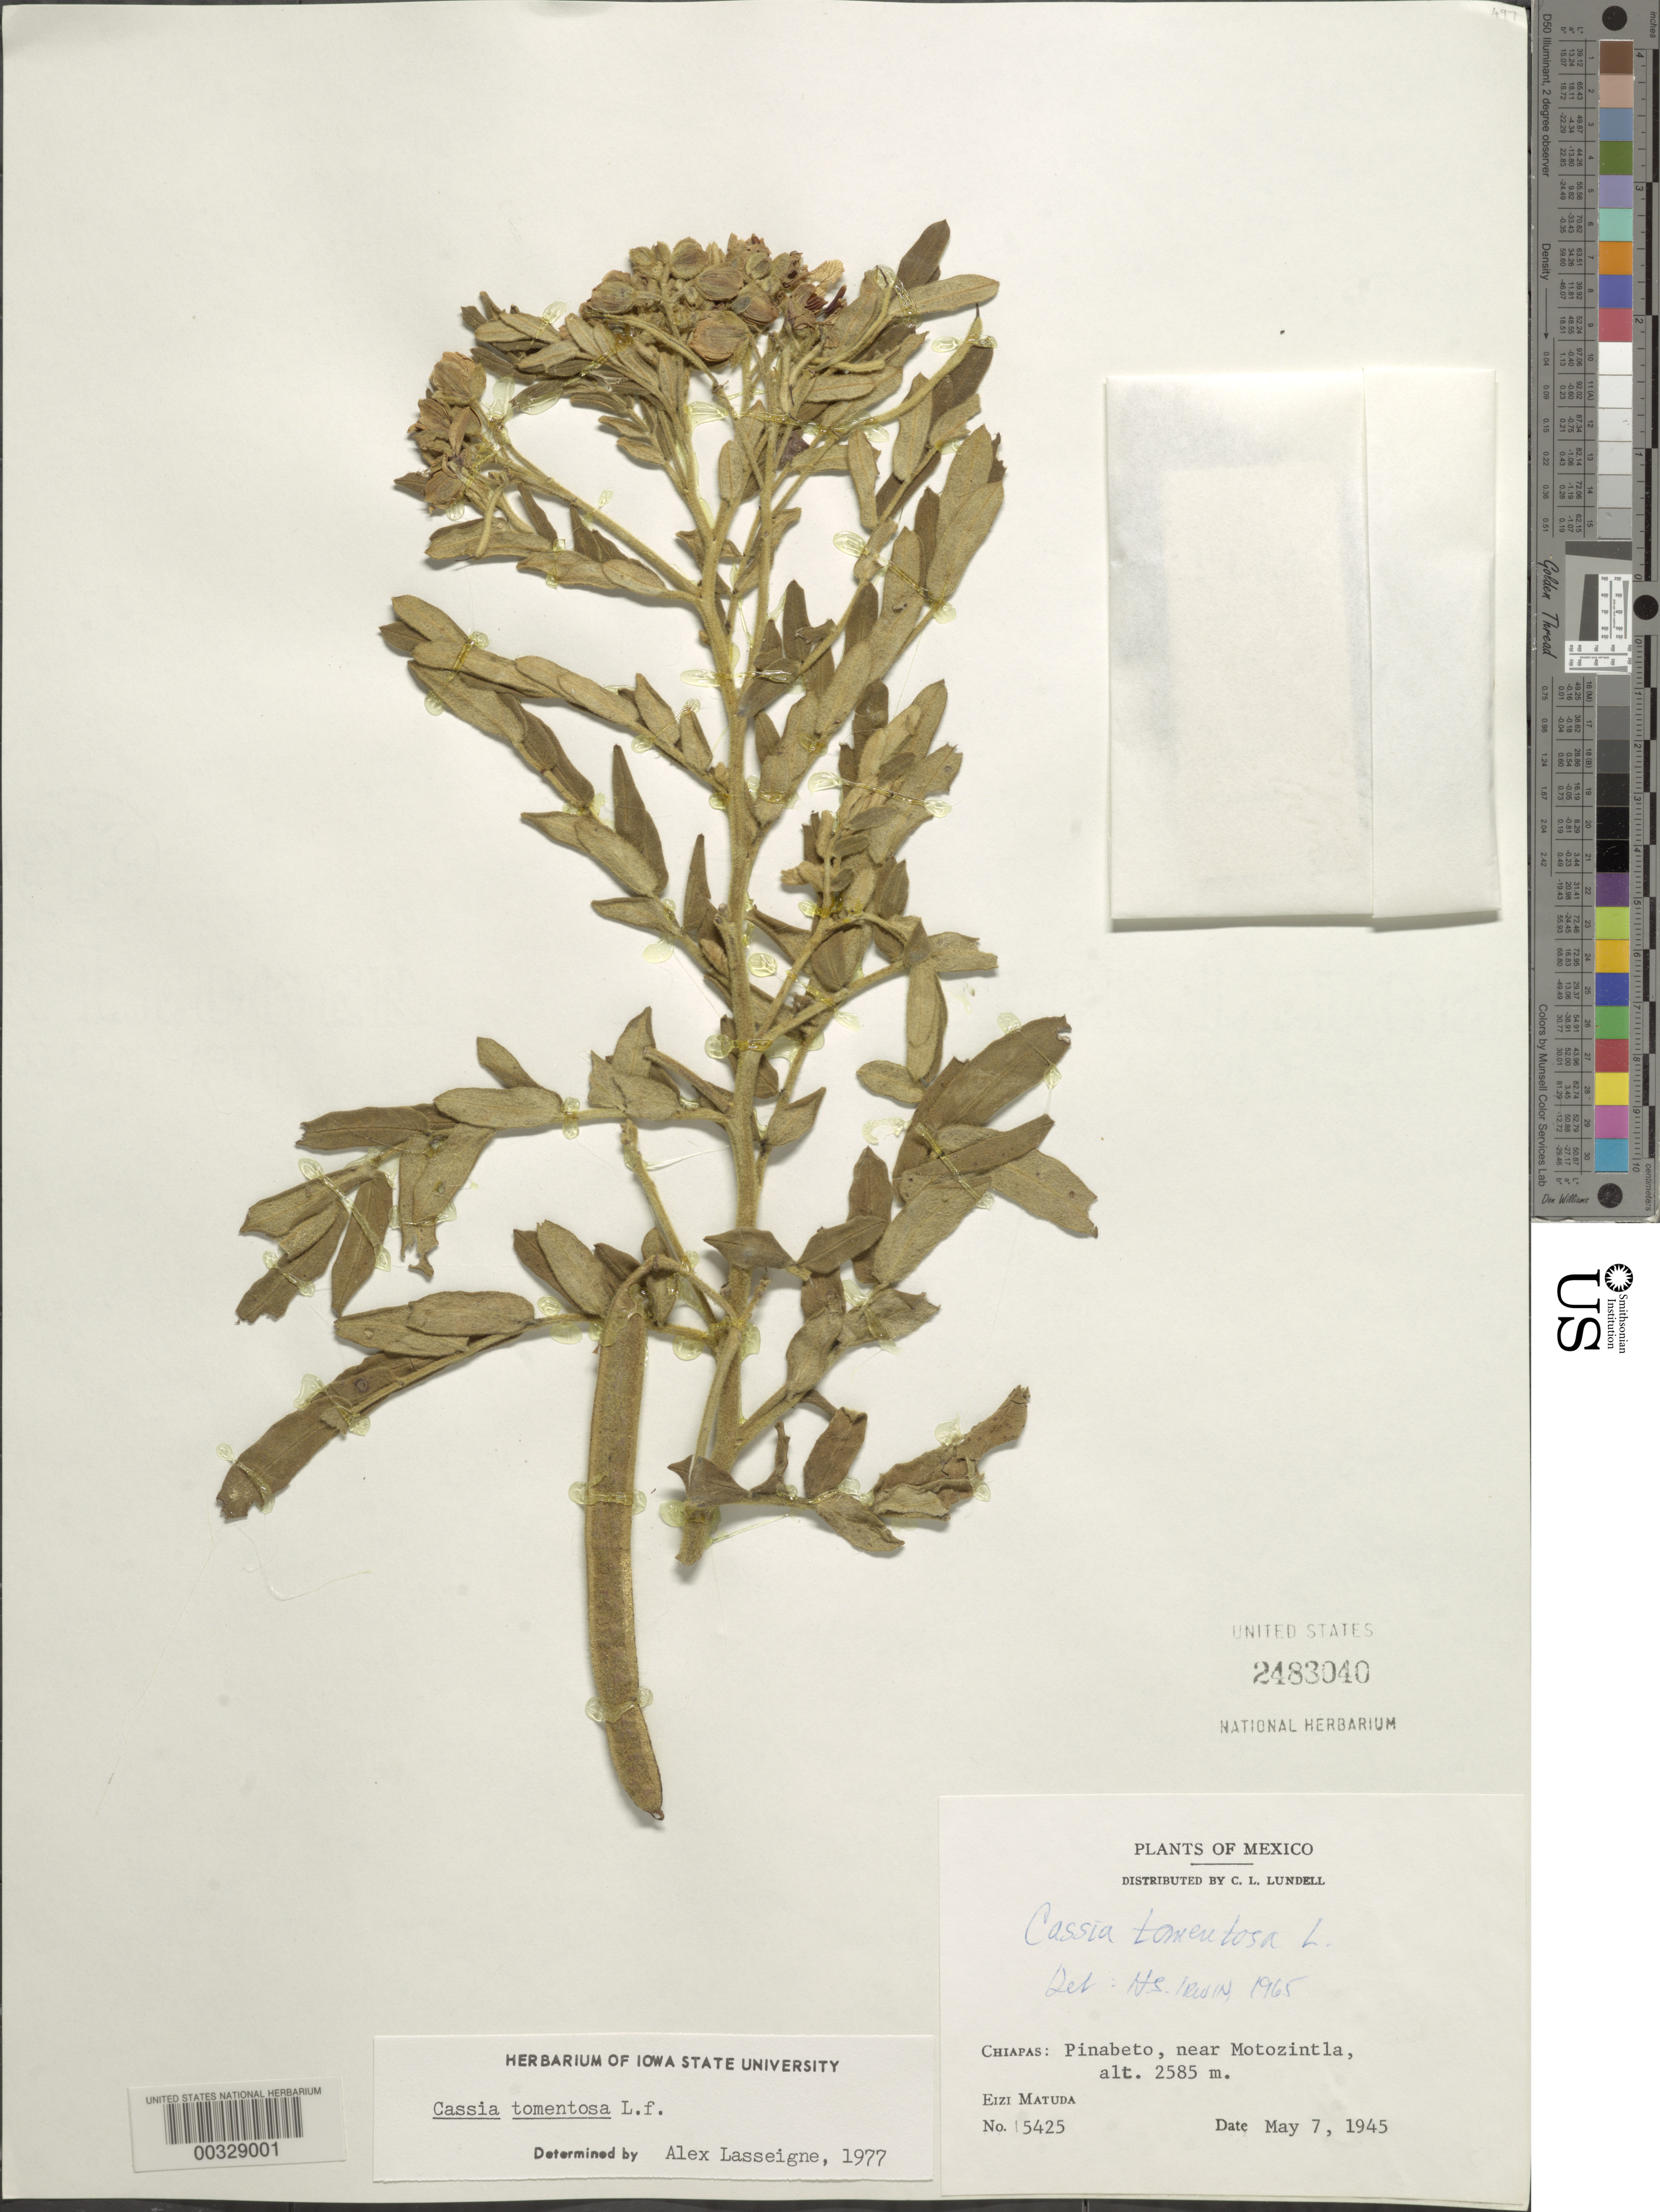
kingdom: Plantae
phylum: Tracheophyta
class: Magnoliopsida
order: Fabales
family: Fabaceae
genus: Senna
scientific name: Senna multiglandulosa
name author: (Jacq.) H.S. Irwin & Barneby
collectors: E. Matuda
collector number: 5425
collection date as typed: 07 May 1945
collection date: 1945-05-07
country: Mexico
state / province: Chiapas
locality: Pinabeto near Motozintla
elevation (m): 2585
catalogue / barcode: US 2483040